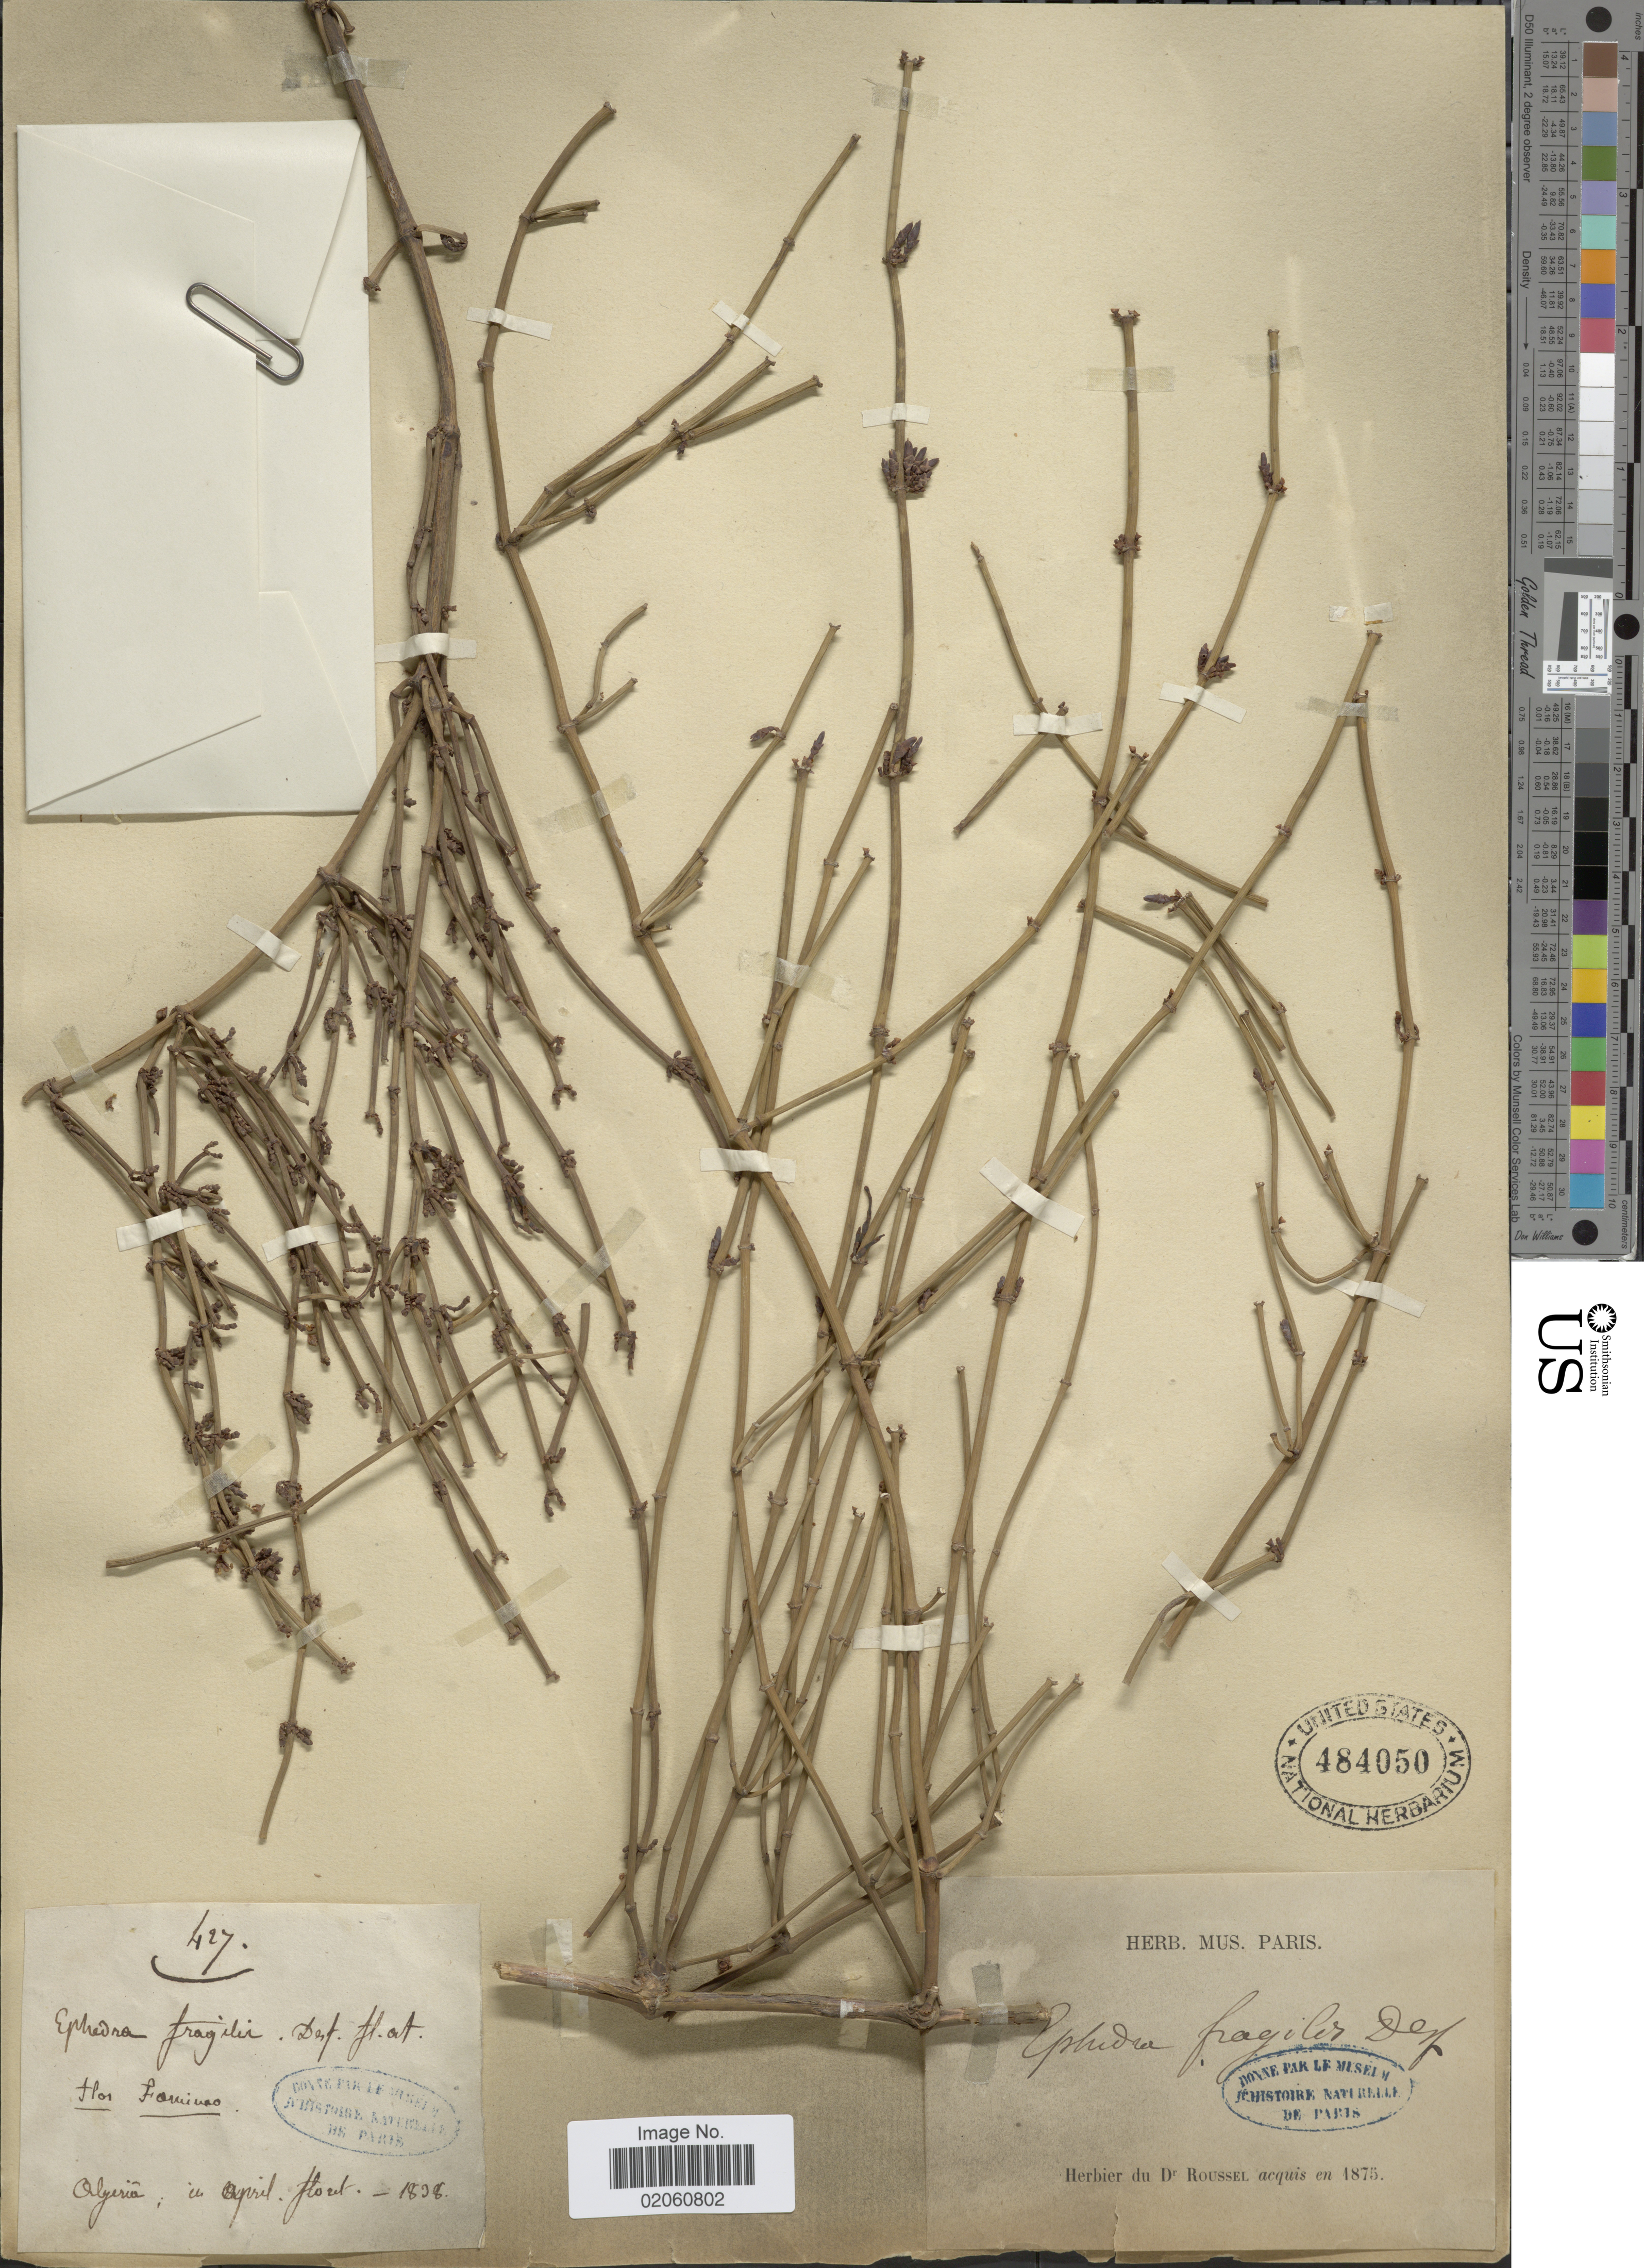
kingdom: Plantae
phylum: Tracheophyta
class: Gnetopsida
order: Ephedrales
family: Ephedraceae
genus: Ephedra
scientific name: Ephedra fragilis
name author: Desf.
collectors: ex herb. Roussel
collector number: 427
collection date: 1838-04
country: Algeria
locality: Flor Faminao [interpreted]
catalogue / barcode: US 484050